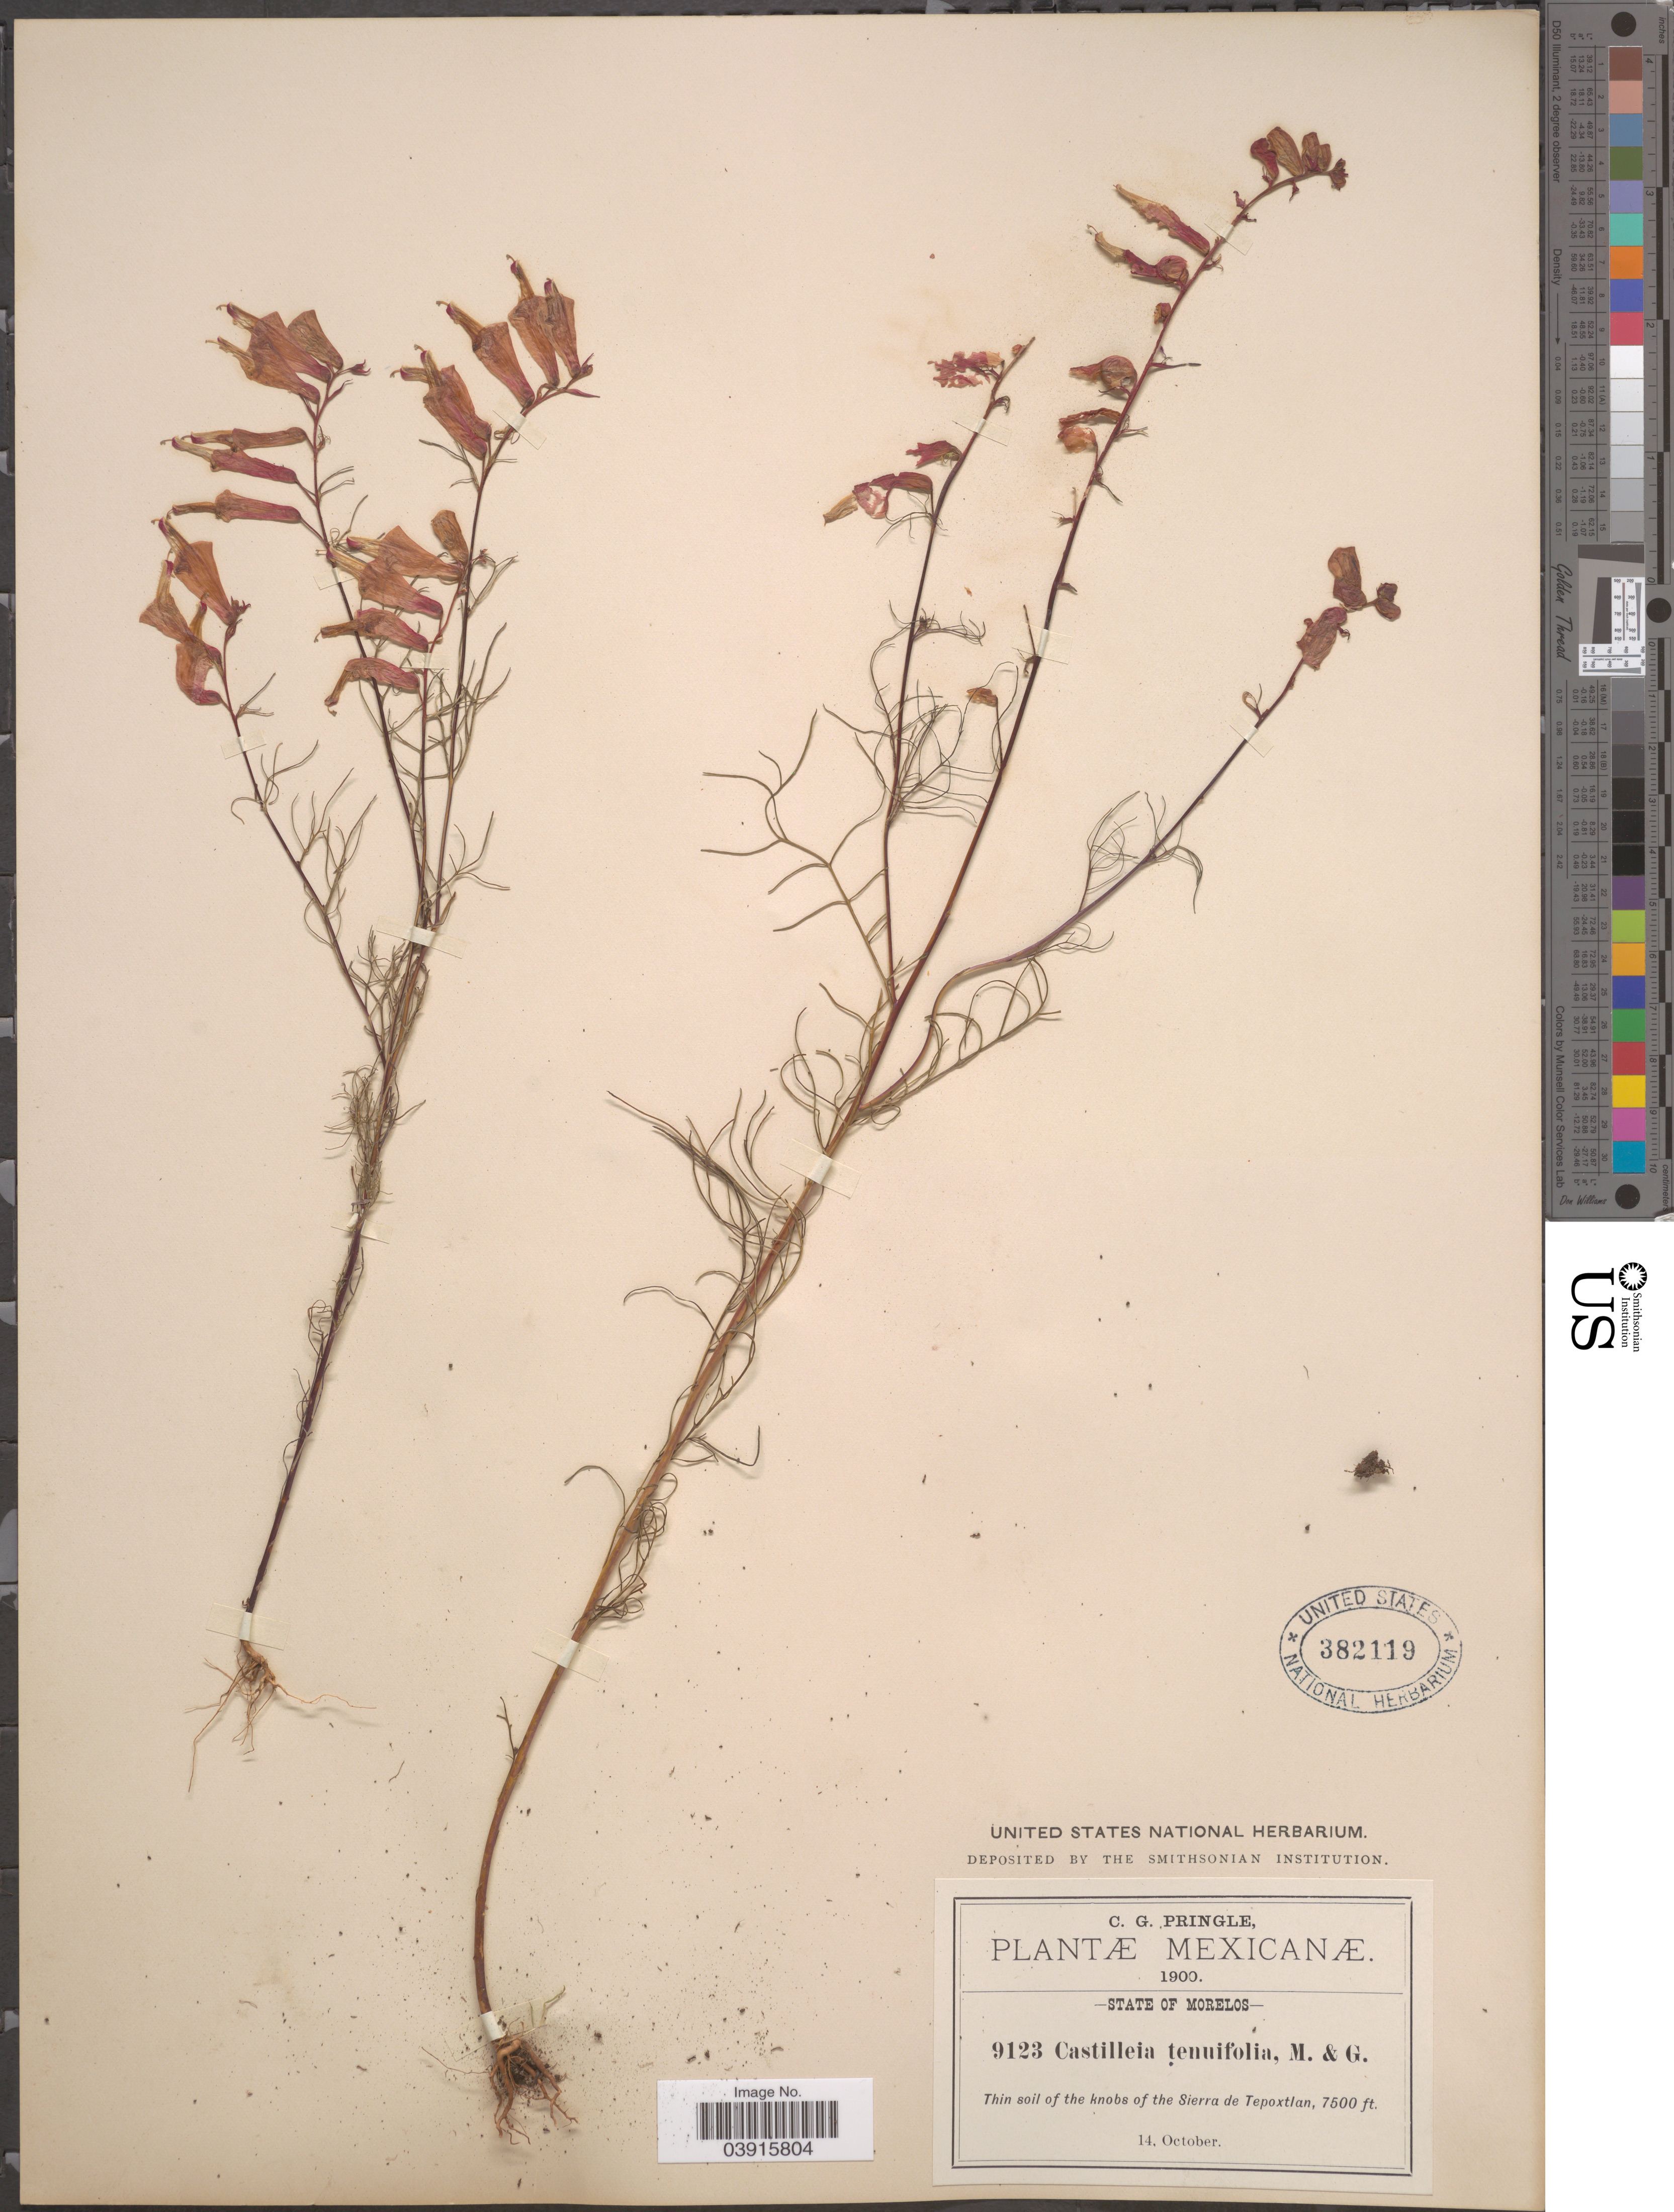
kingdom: Plantae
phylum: Tracheophyta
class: Magnoliopsida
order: Lamiales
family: Orobanchaceae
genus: Castilleja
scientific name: Castilleja tenuiflora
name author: Benth.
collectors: C. G. Pringle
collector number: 9123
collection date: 1900-10-14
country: Mexico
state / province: Morelos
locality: Thin soil of the knobs of the Sierra de Tepoxtlan.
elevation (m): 2286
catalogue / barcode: US 382119